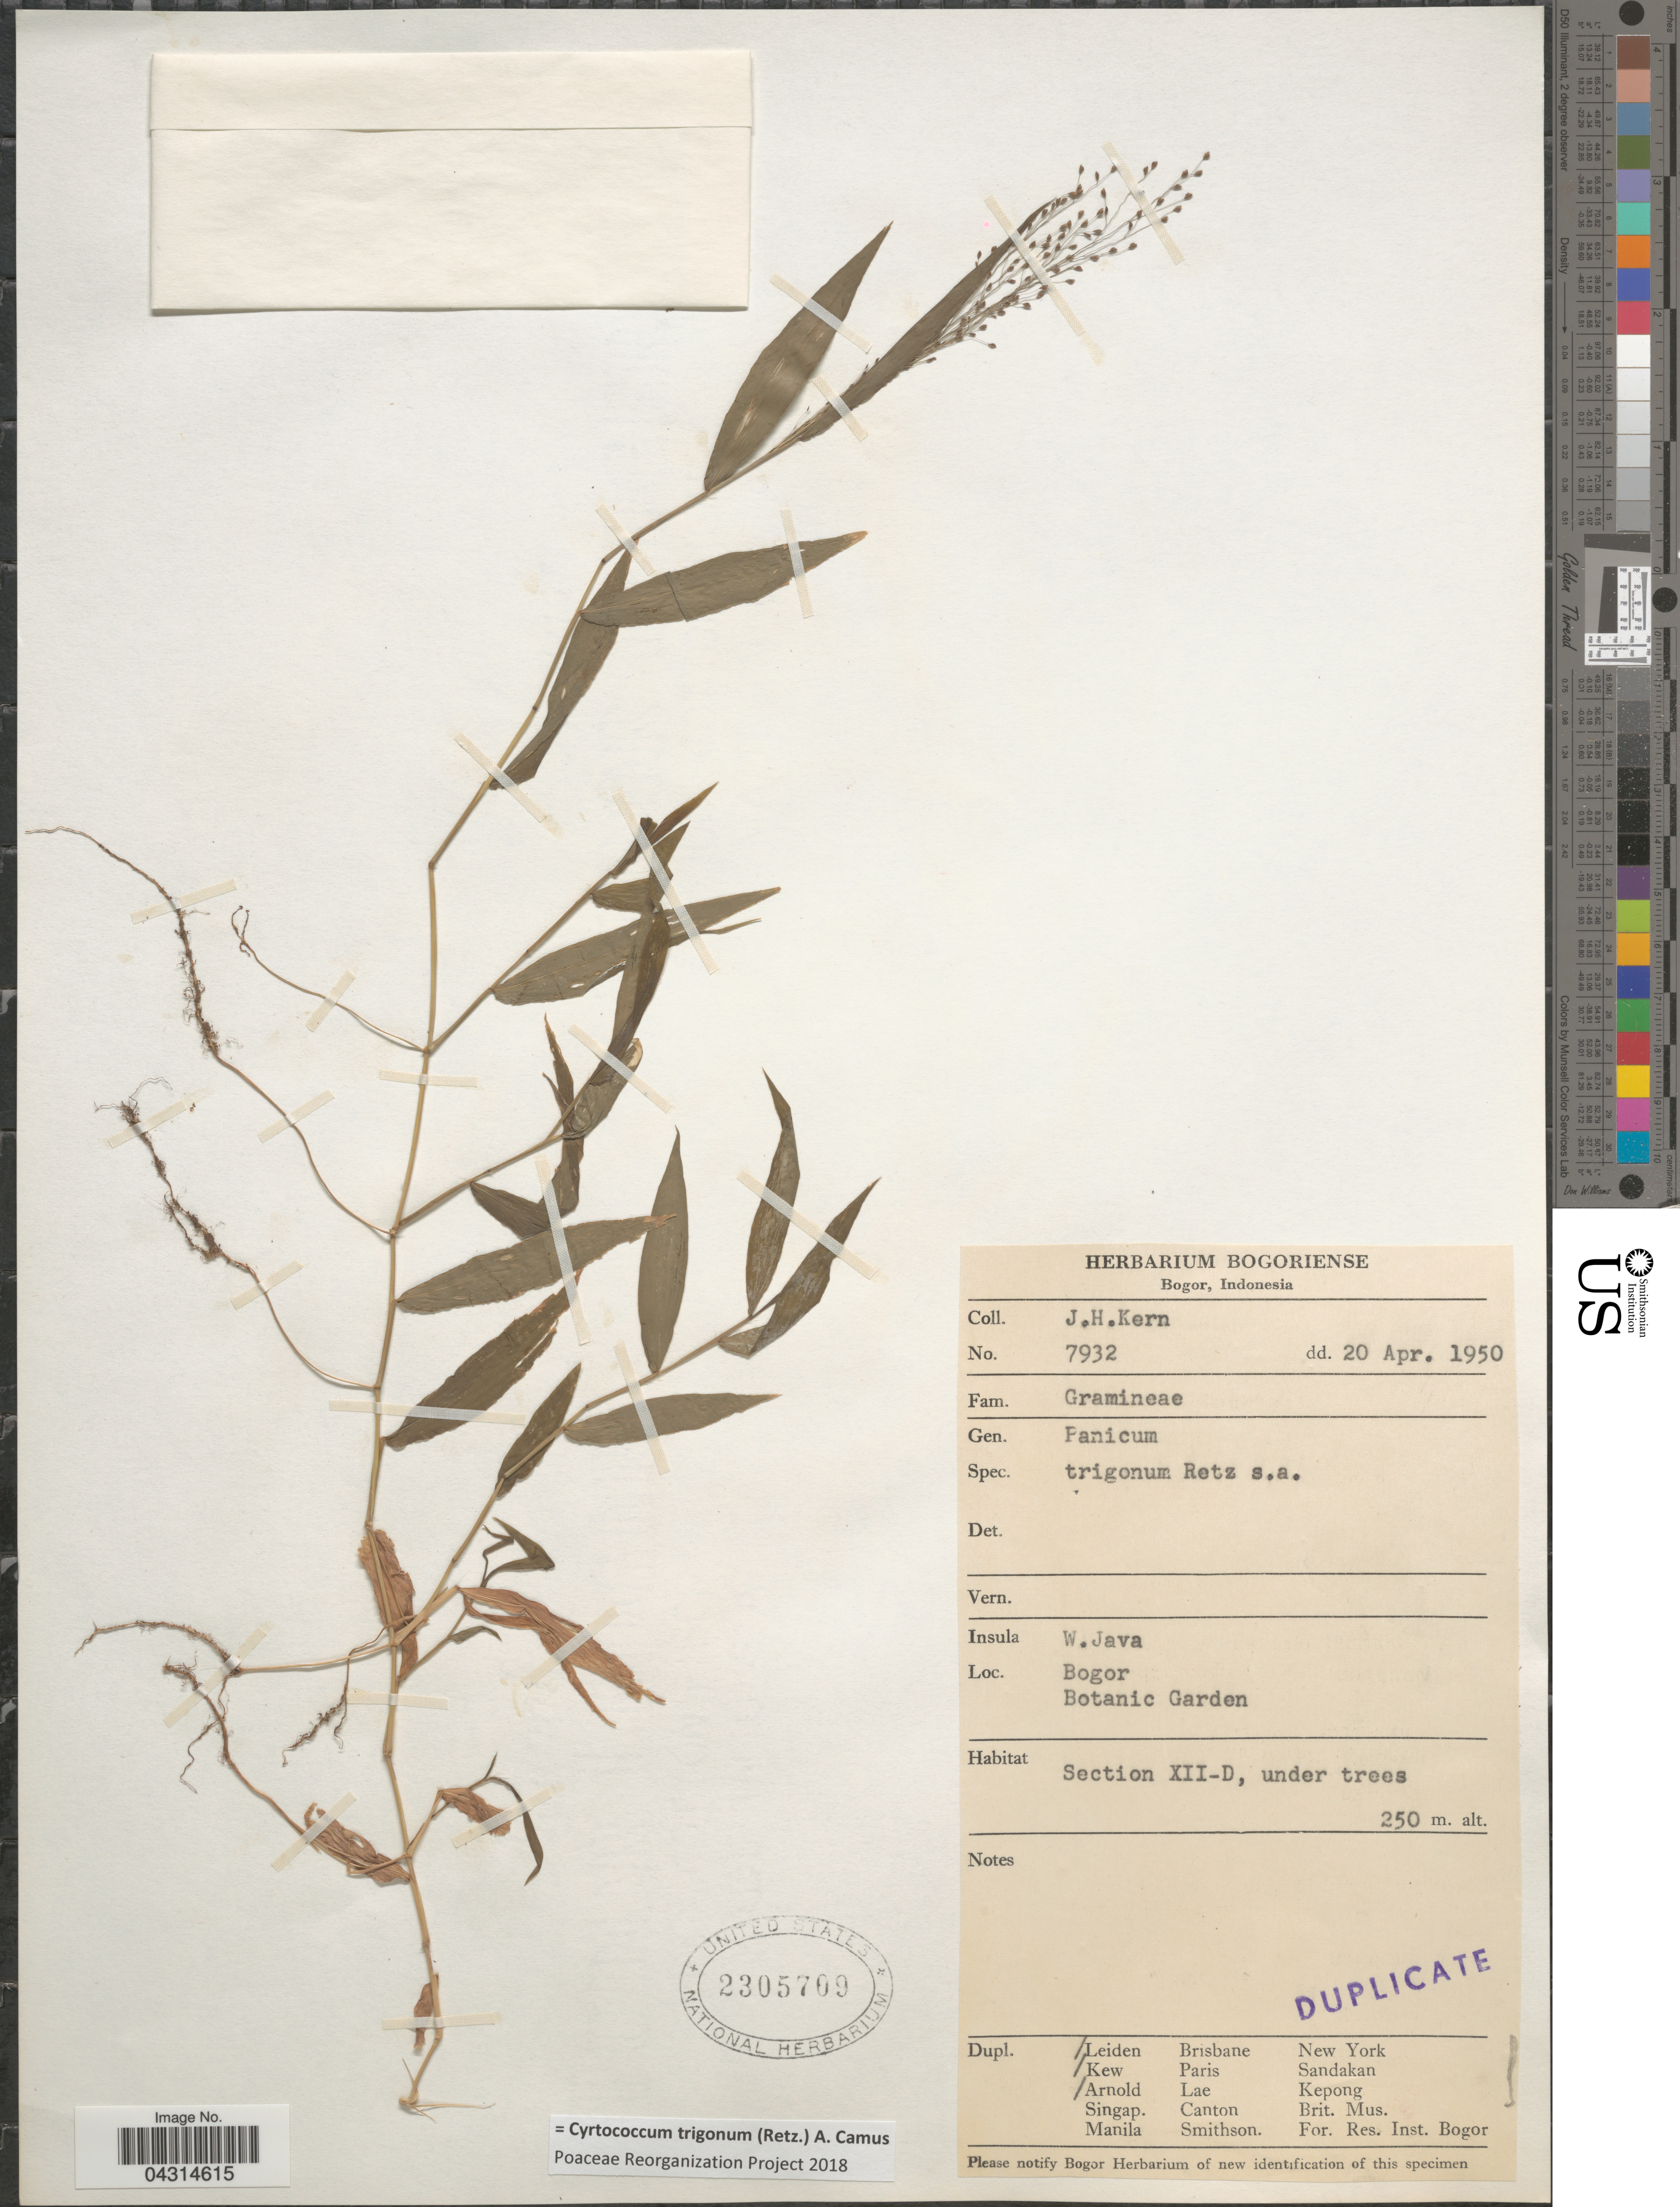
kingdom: Plantae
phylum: Tracheophyta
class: Liliopsida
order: Poales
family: Poaceae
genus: Cyrtococcum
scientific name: Cyrtococcum trigonum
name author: (Retz.) A. Camus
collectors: J. H. Kern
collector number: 7932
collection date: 1950-04-20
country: Indonesia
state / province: Java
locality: Insula W. Java. Bogor Botanic Garden. Section XII-D, under trees.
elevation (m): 250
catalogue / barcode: US 2305709